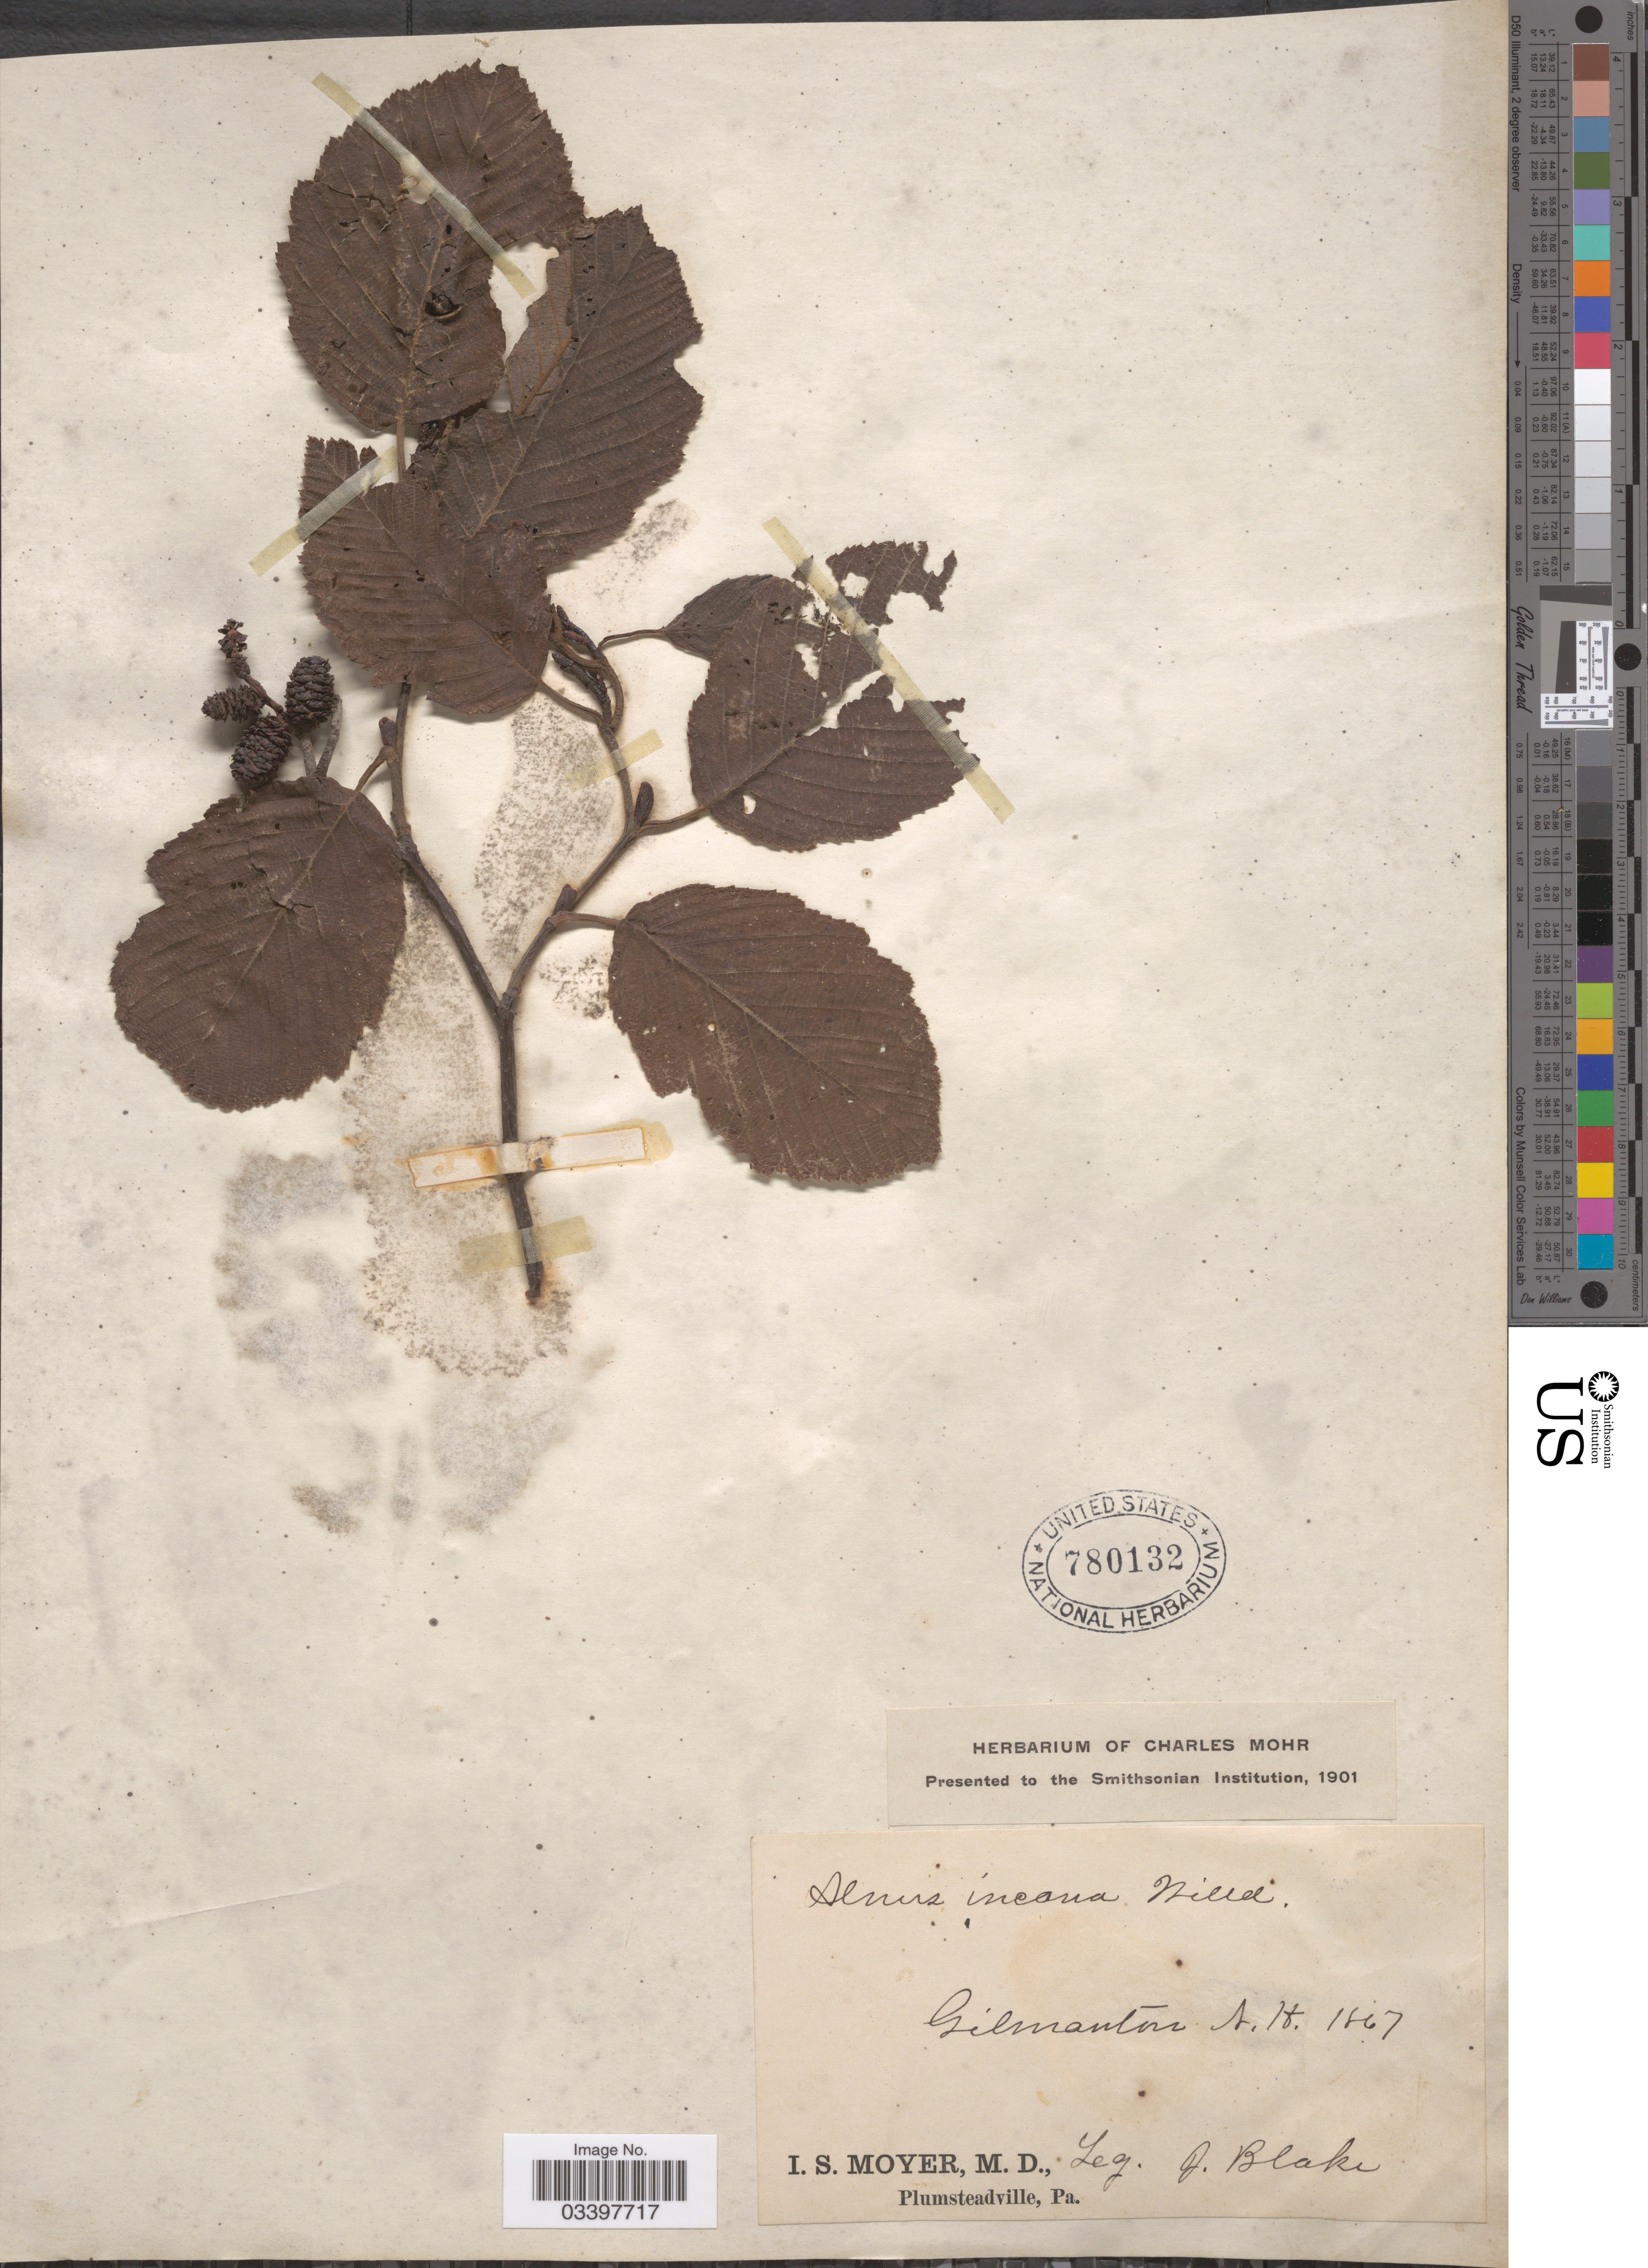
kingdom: Plantae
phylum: Tracheophyta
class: Magnoliopsida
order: Fagales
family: Betulaceae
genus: Alnus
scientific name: Alnus incana subsp. rugosa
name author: (Du Roi) R.T. Clausen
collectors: J. Blake & I. S. Moyer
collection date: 1867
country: United States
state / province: New Hampshire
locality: Gilmanton.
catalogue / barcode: US 780132